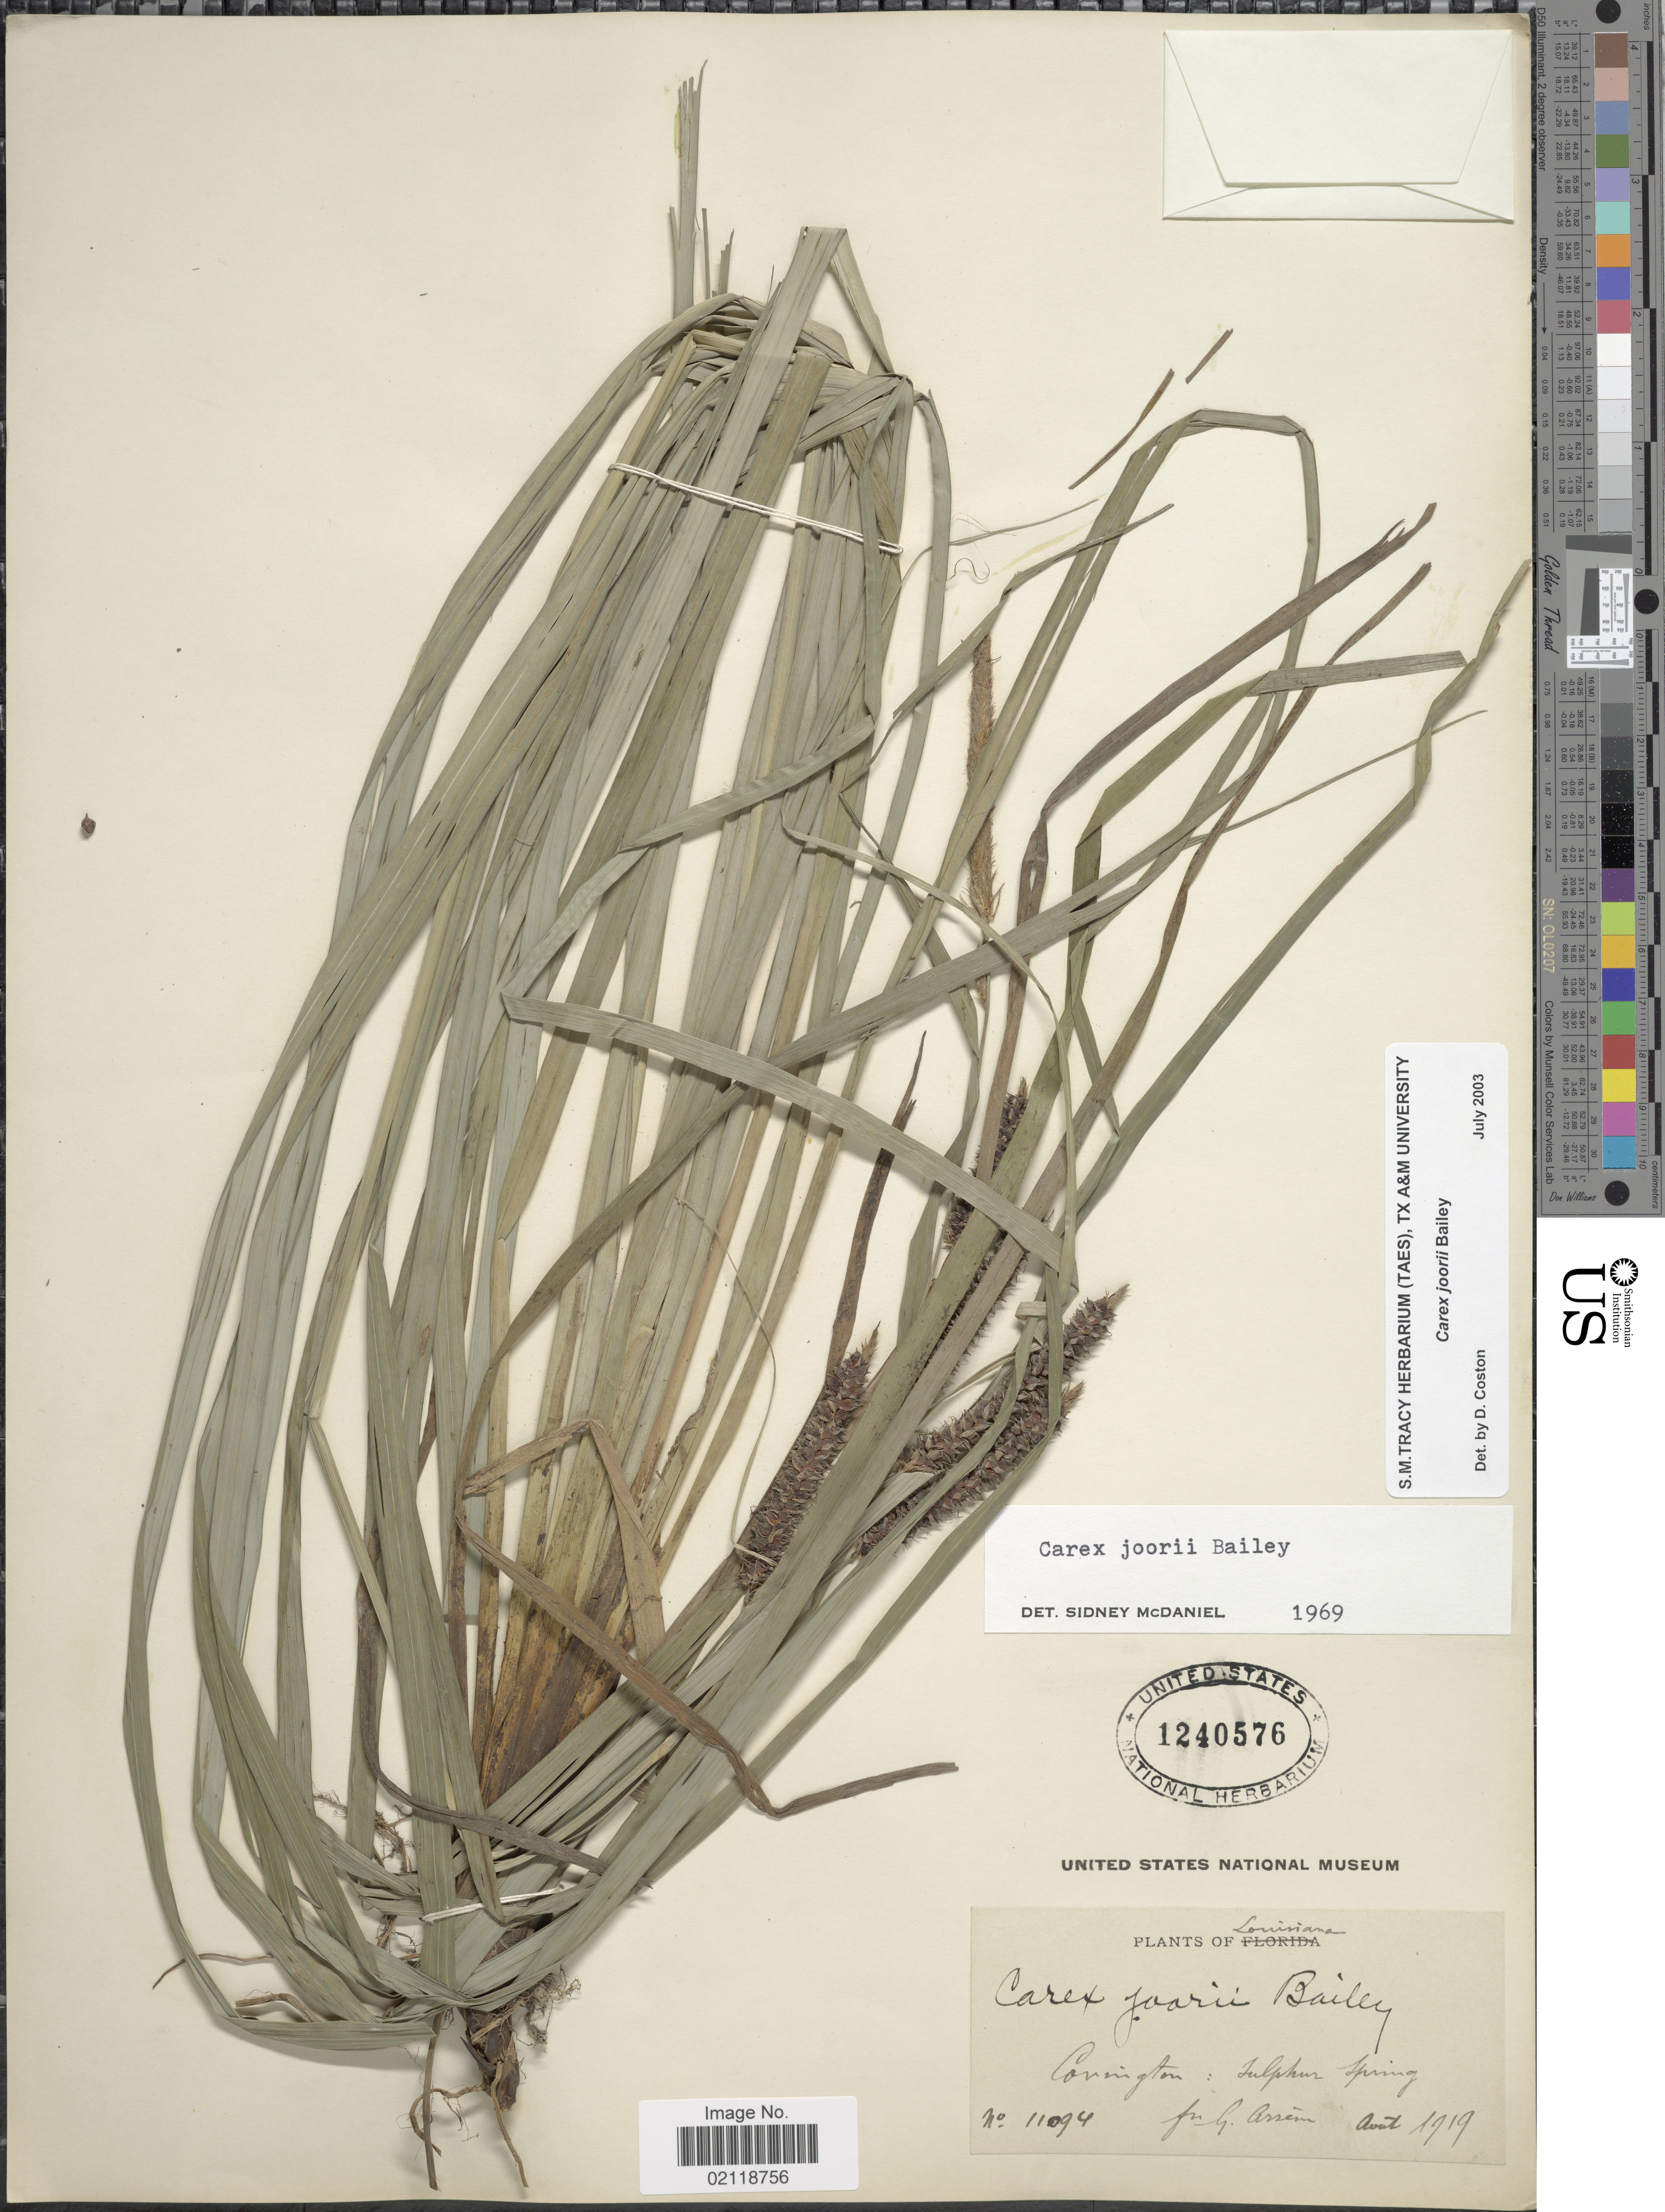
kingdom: Plantae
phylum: Tracheophyta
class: Liliopsida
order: Poales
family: Cyperaceae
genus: Carex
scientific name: Carex joorii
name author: L.H. Bailey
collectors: Bro. G. Arsène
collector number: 11094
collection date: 1919-08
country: United States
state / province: Louisiana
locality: Covington: Sulphur Spring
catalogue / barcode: US 1240576